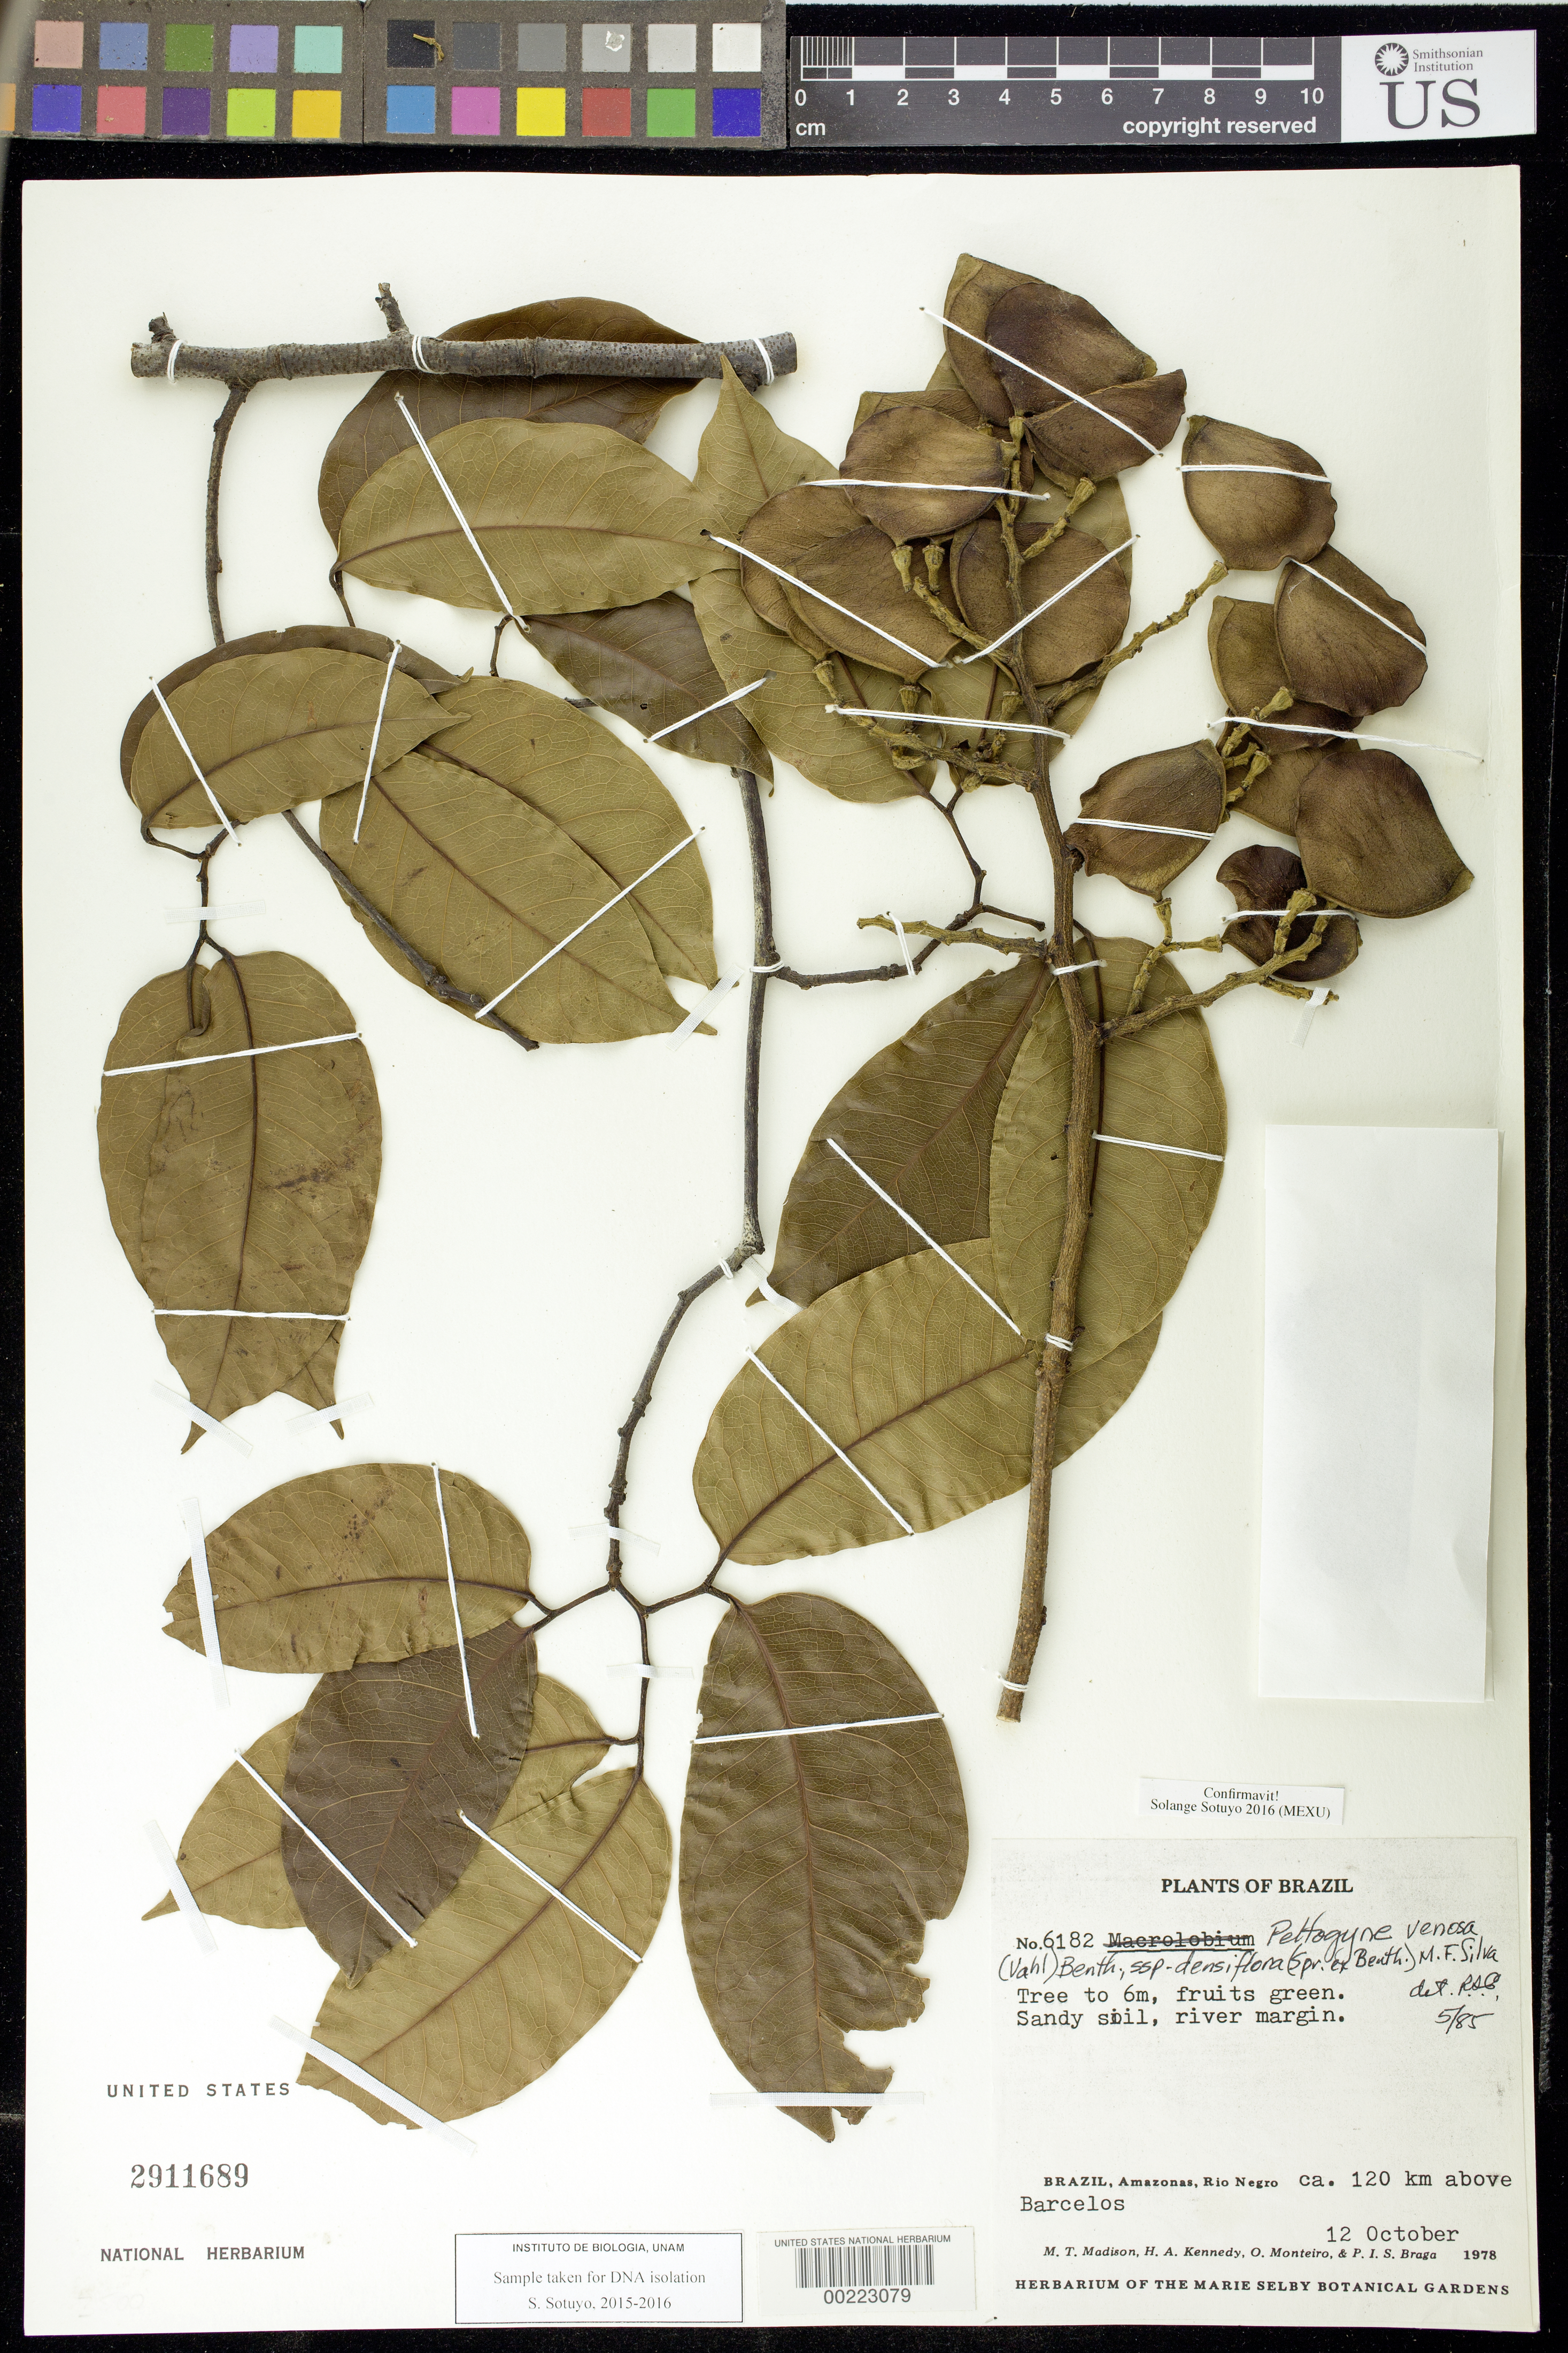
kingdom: Plantae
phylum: Tracheophyta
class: Magnoliopsida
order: Fabales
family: Fabaceae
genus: Peltogyne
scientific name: Peltogyne venosa subsp. densiflora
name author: (Spruce ex Benth.) M.F. Silva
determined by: Sotuyo, Solange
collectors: M. T. Madison, H. Kennedy, O. P. Monteiro & P. I. S. Braga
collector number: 6182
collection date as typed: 12 Oct 1978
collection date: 1978-10-12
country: Brazil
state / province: Amazonas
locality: Rio negro ca 120 km above barcelos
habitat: Sandy soil; river margin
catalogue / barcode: US 2911689